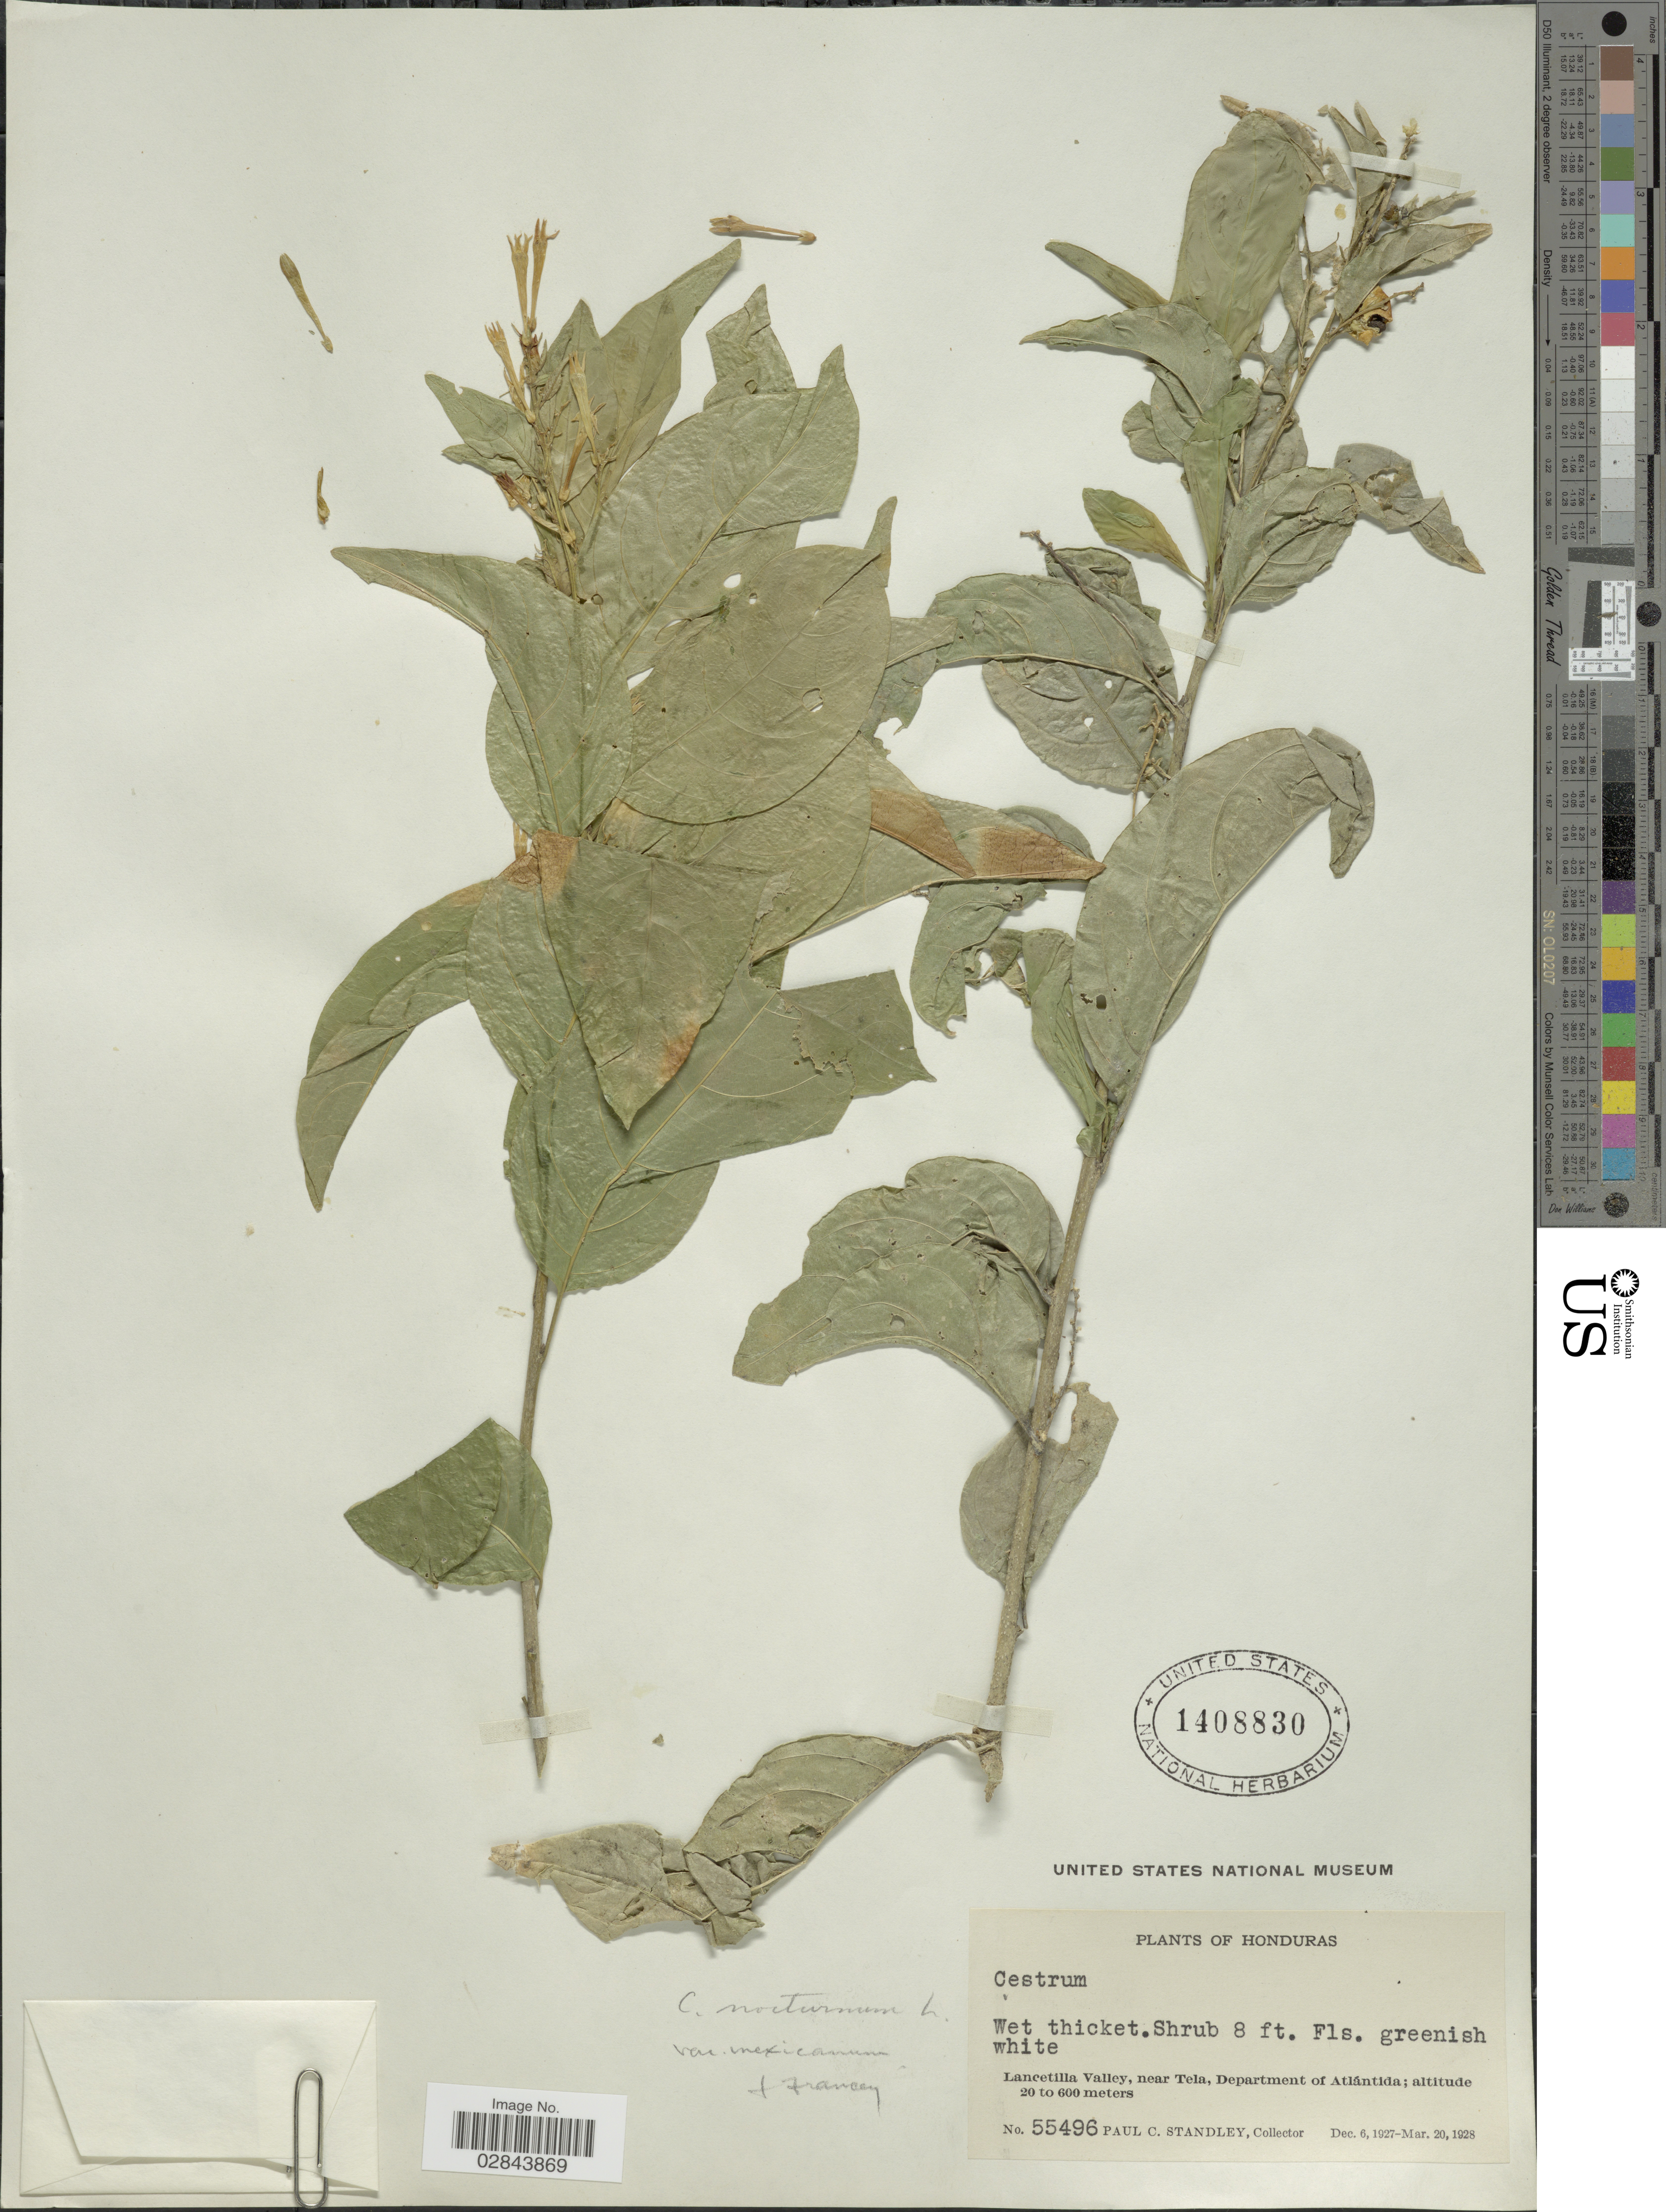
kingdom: Plantae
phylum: Tracheophyta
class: Magnoliopsida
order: Solanales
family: Solanaceae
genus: Cestrum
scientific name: Cestrum nocturnum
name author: L.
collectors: P. C. Standley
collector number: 55496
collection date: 1927-12-06/1928-03-20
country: Honduras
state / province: Atlántida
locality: Lancetilla Valley, near Tela, Department of Atlántida.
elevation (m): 20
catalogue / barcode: US 1408830